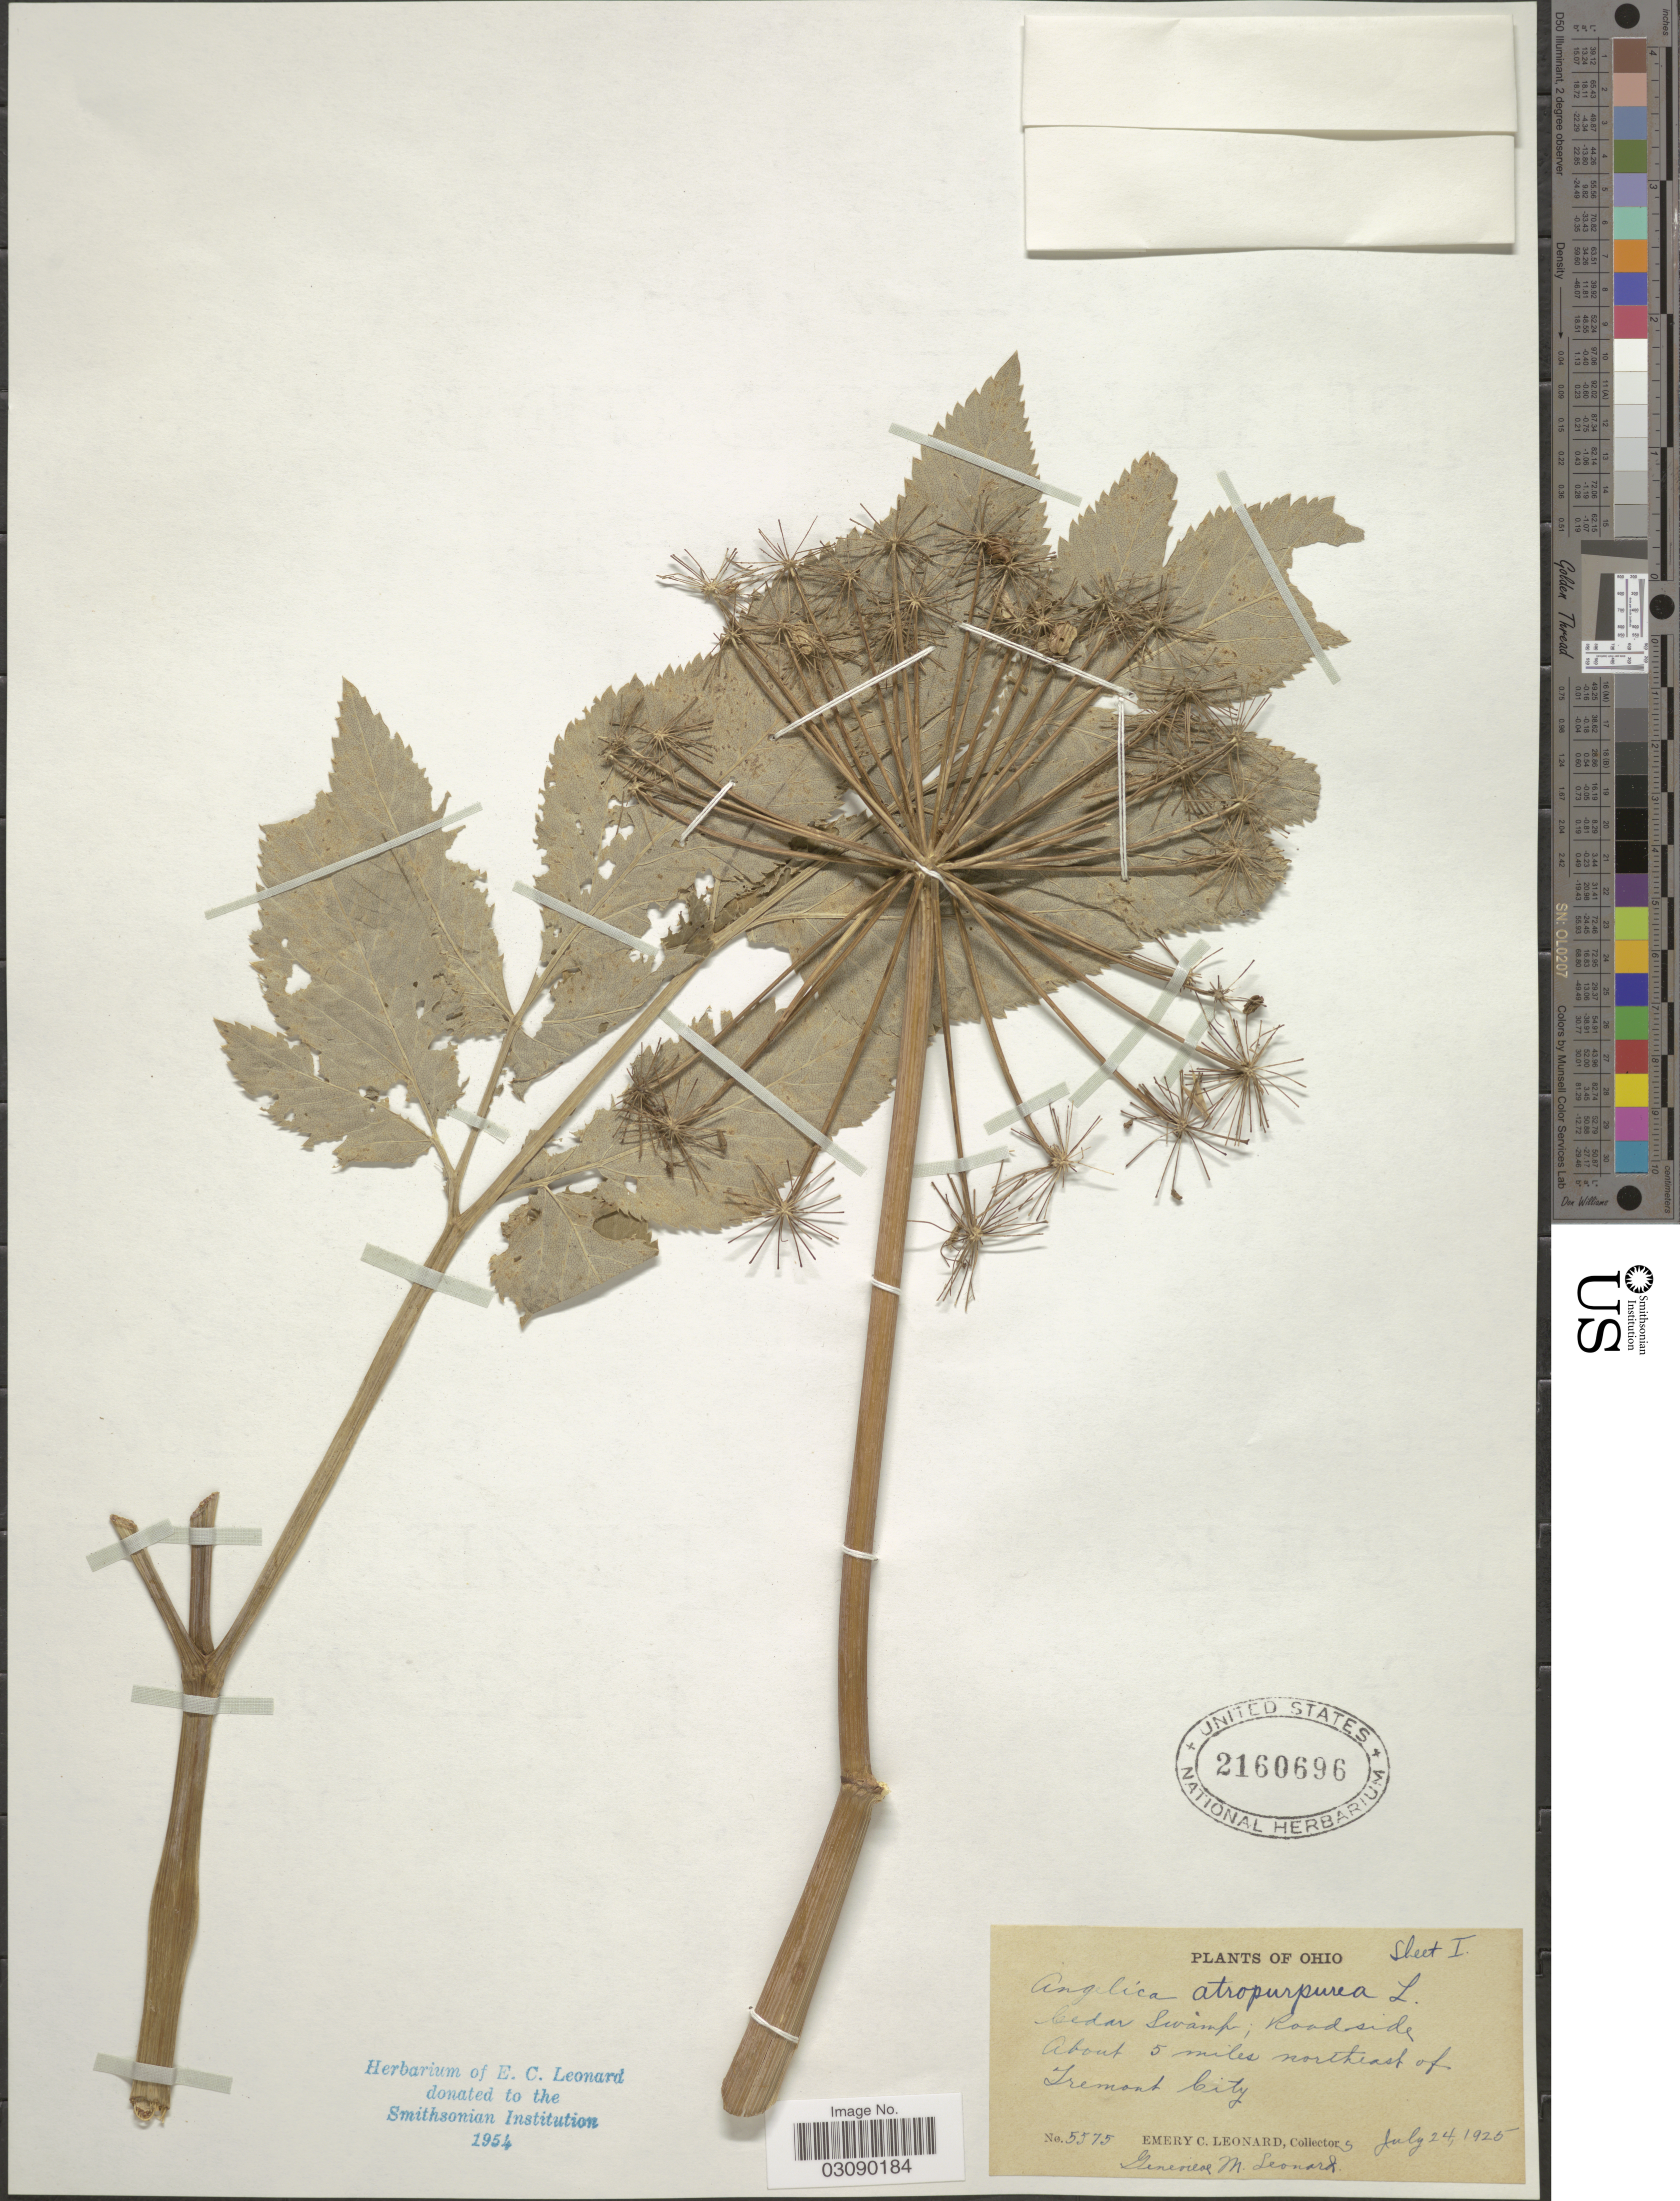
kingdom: Plantae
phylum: Tracheophyta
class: Magnoliopsida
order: Apiales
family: Apiaceae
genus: Angelica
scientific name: Angelica atropurpurea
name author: L.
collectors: E. C. Leonard & G. M. Leonard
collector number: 5575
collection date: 1925-07-24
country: United States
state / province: Ohio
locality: About 5 miles northeast of Tremont City.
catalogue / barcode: US 2160696